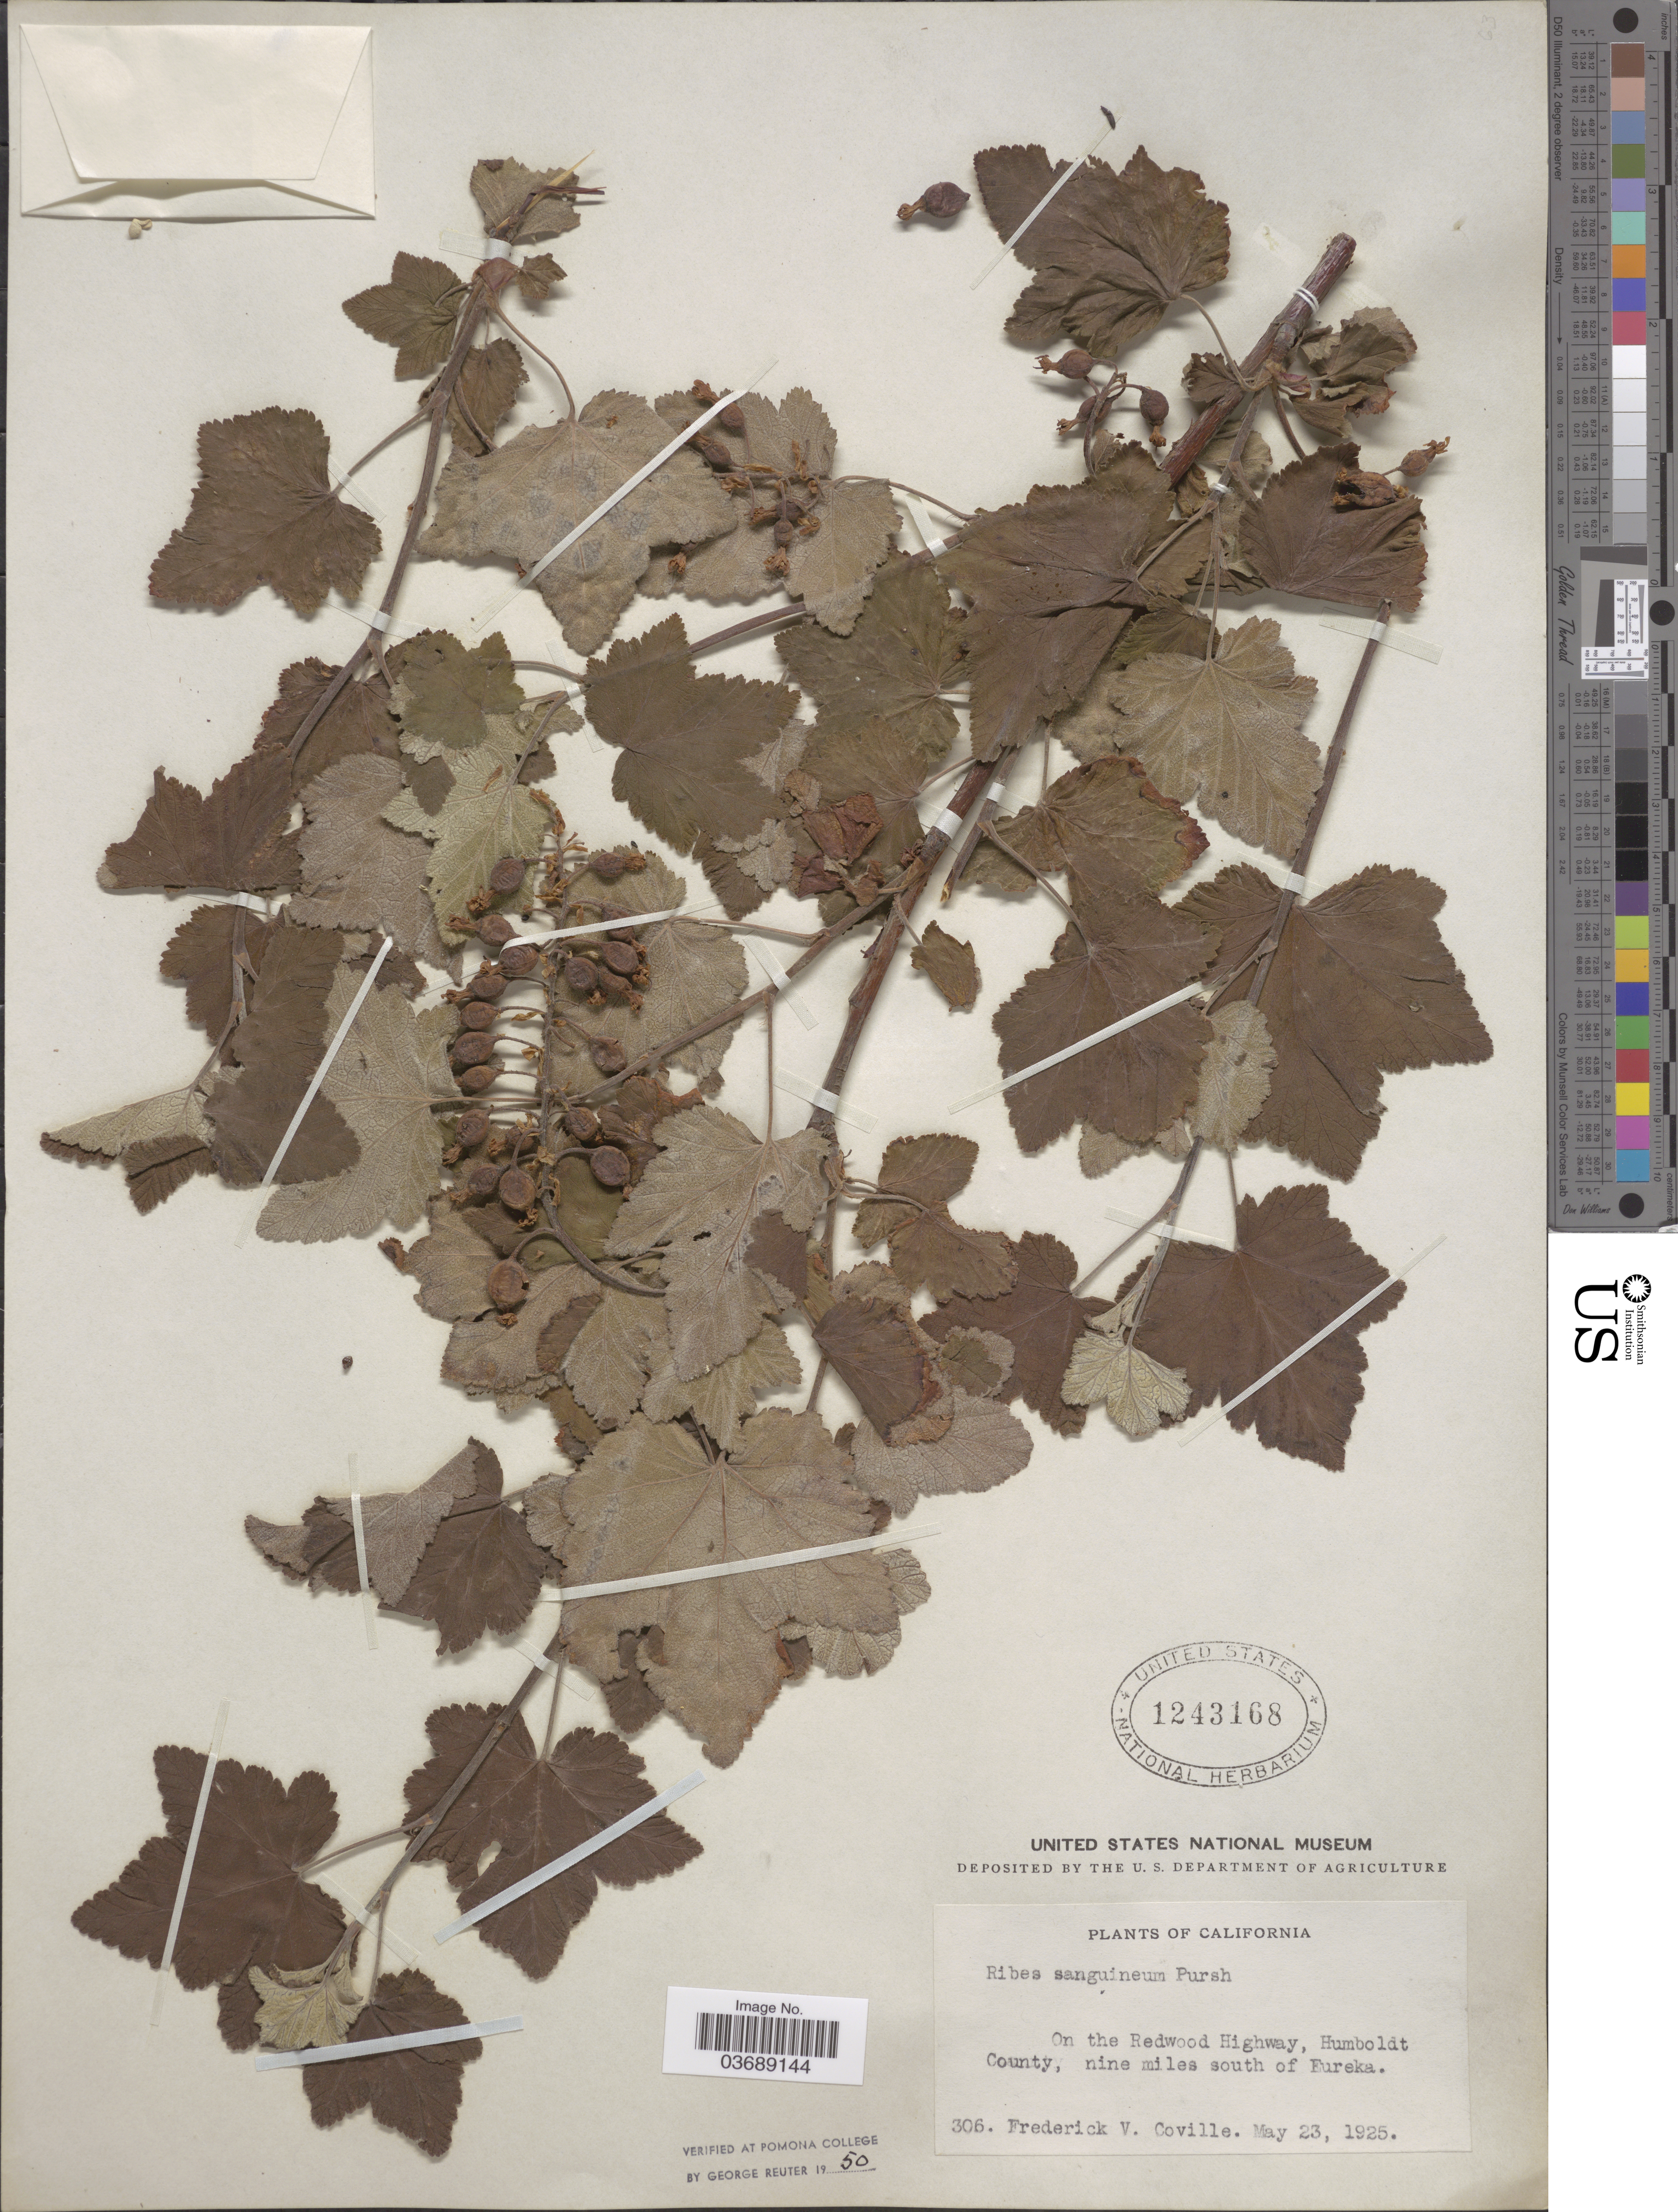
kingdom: Plantae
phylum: Tracheophyta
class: Magnoliopsida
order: Saxifragales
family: Grossulariaceae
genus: Ribes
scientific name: Ribes sanguineum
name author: Pursh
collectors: F. V. Coville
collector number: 306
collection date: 1925-05-23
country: United States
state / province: California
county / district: Humboldt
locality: On the Redwood Highway, Humboldt County, nine miles south of Eureka.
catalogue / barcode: US 1243168